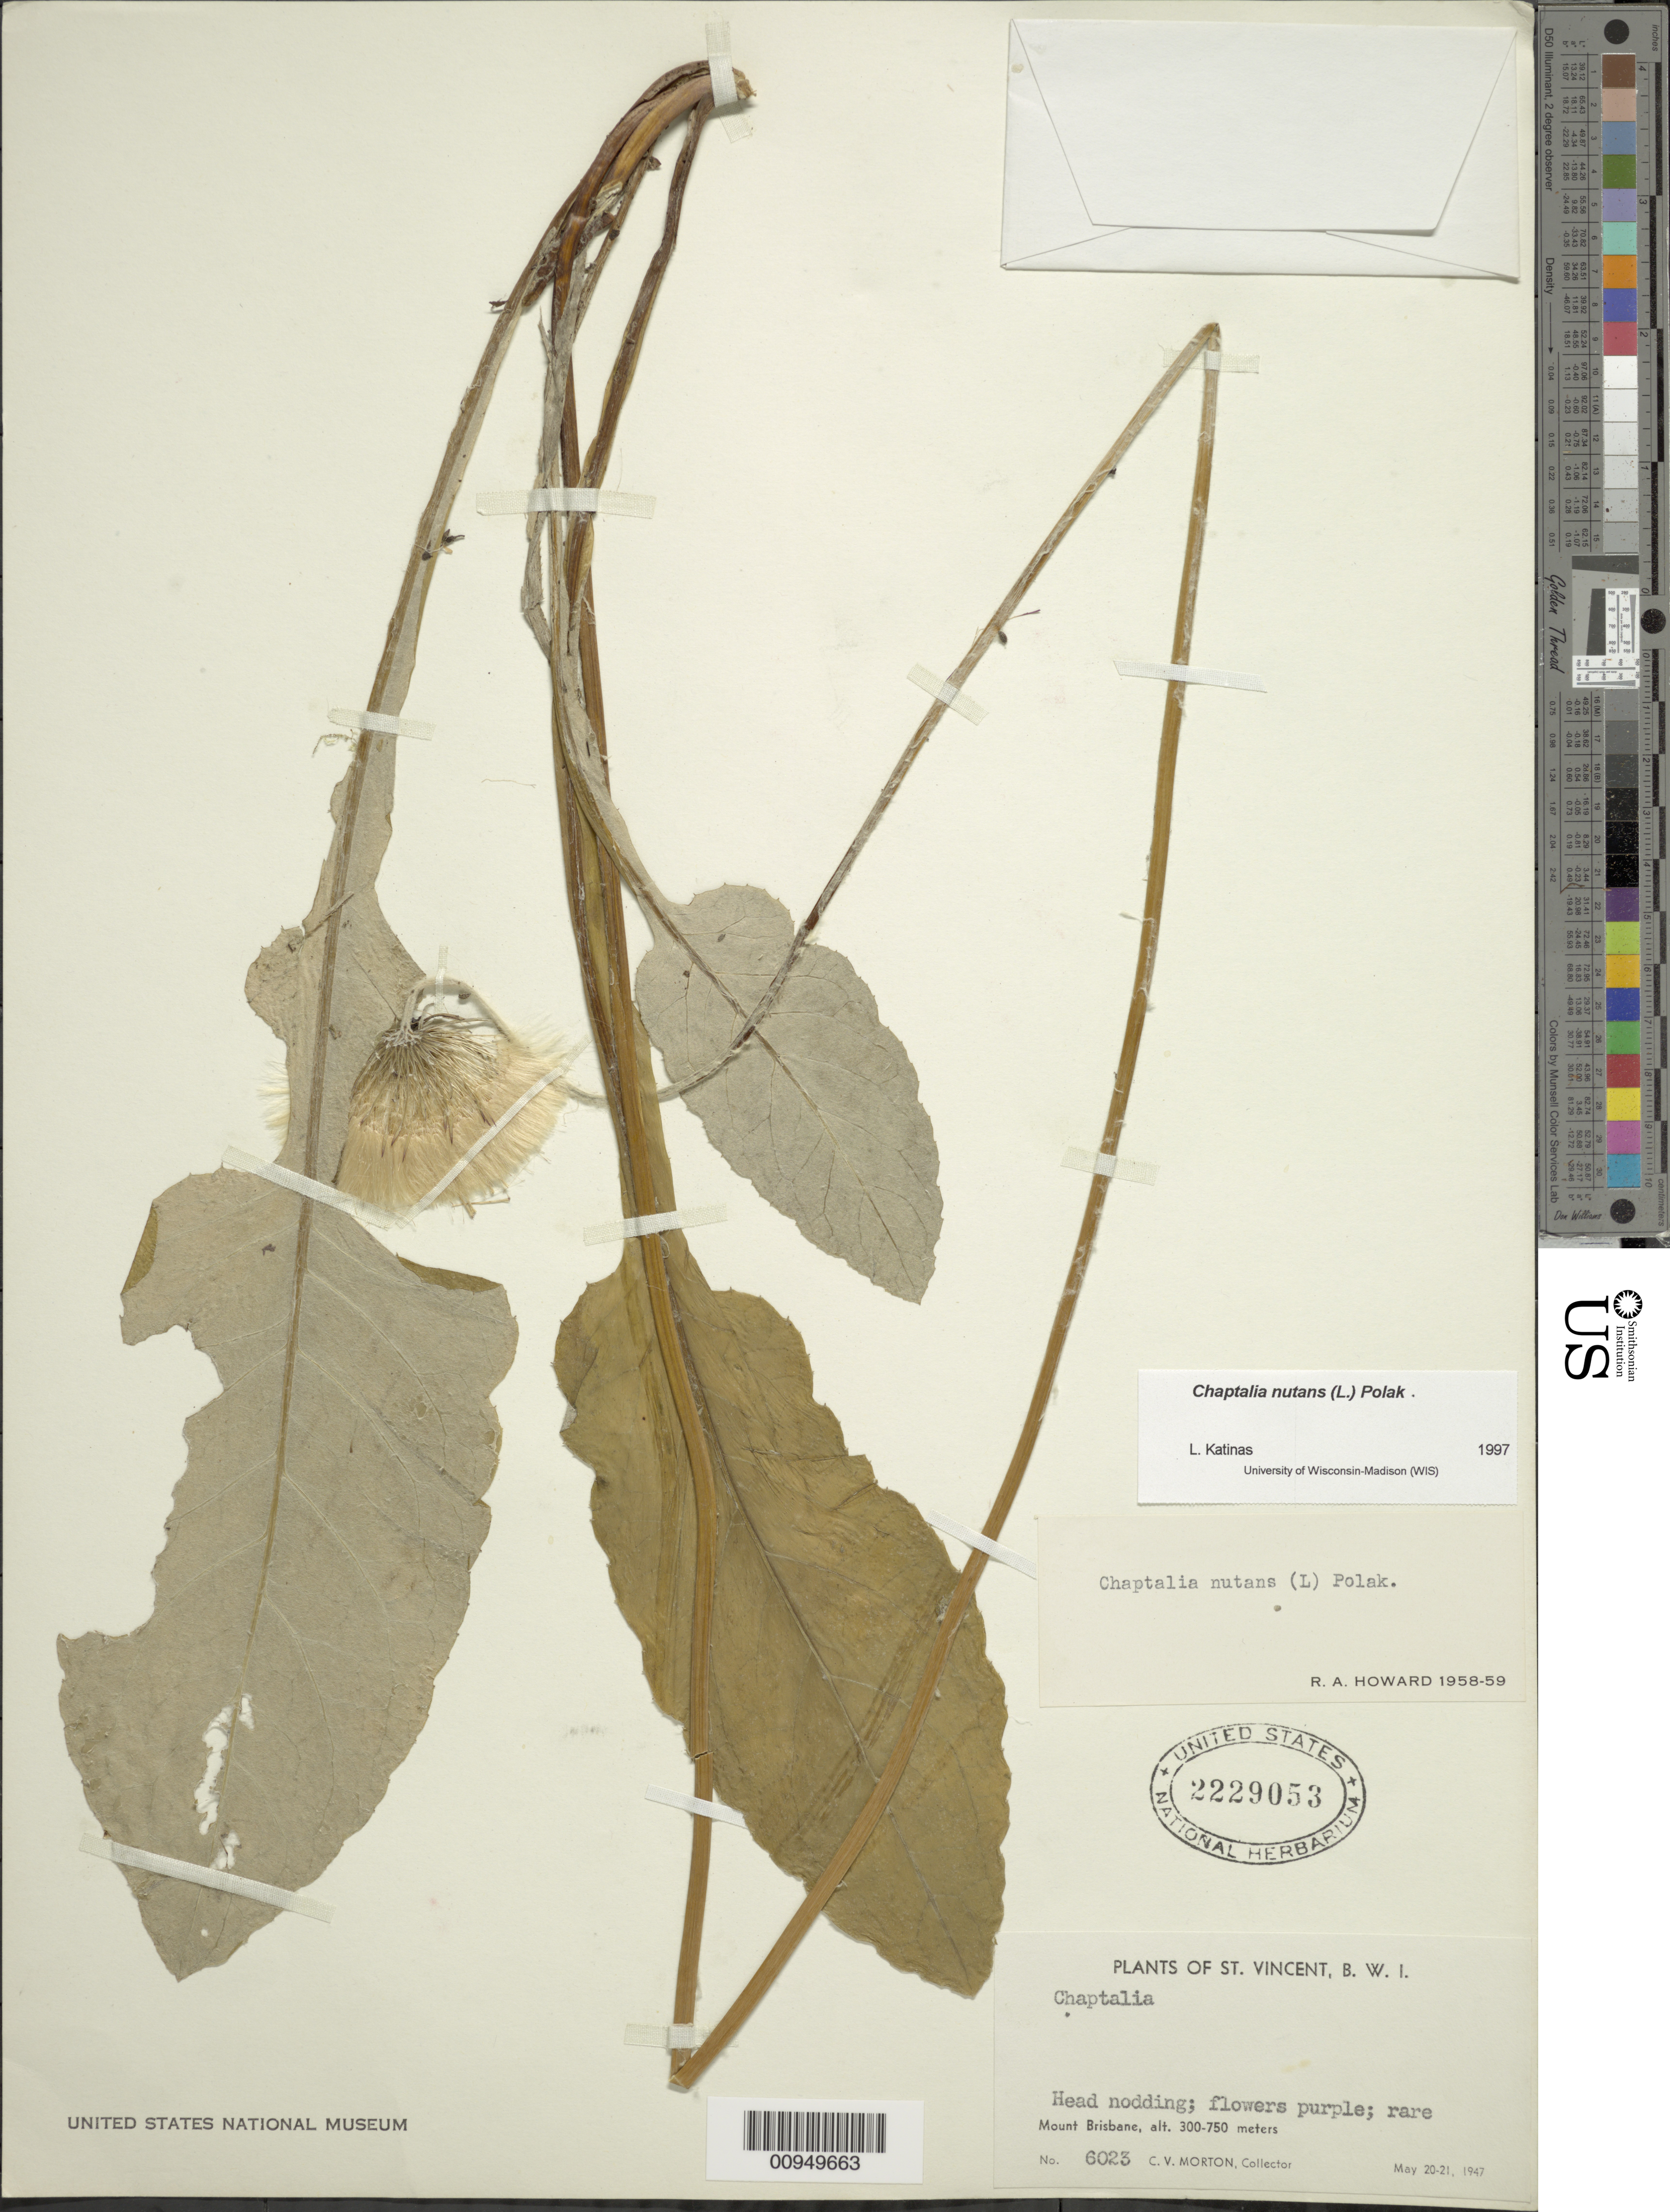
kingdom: Plantae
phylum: Tracheophyta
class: Magnoliopsida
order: Asterales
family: Asteraceae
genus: Chaptalia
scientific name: Chaptalia nutans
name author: (L.) Pol.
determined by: Katinas, L.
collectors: C. V. Morton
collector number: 6023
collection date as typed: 20 May 1947 to 21 May 1947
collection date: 1947-05-20/1947-05-21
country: St. Vincent - Grenadines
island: St. Vincent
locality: Mount Brisbane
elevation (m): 300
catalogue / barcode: US 2229053